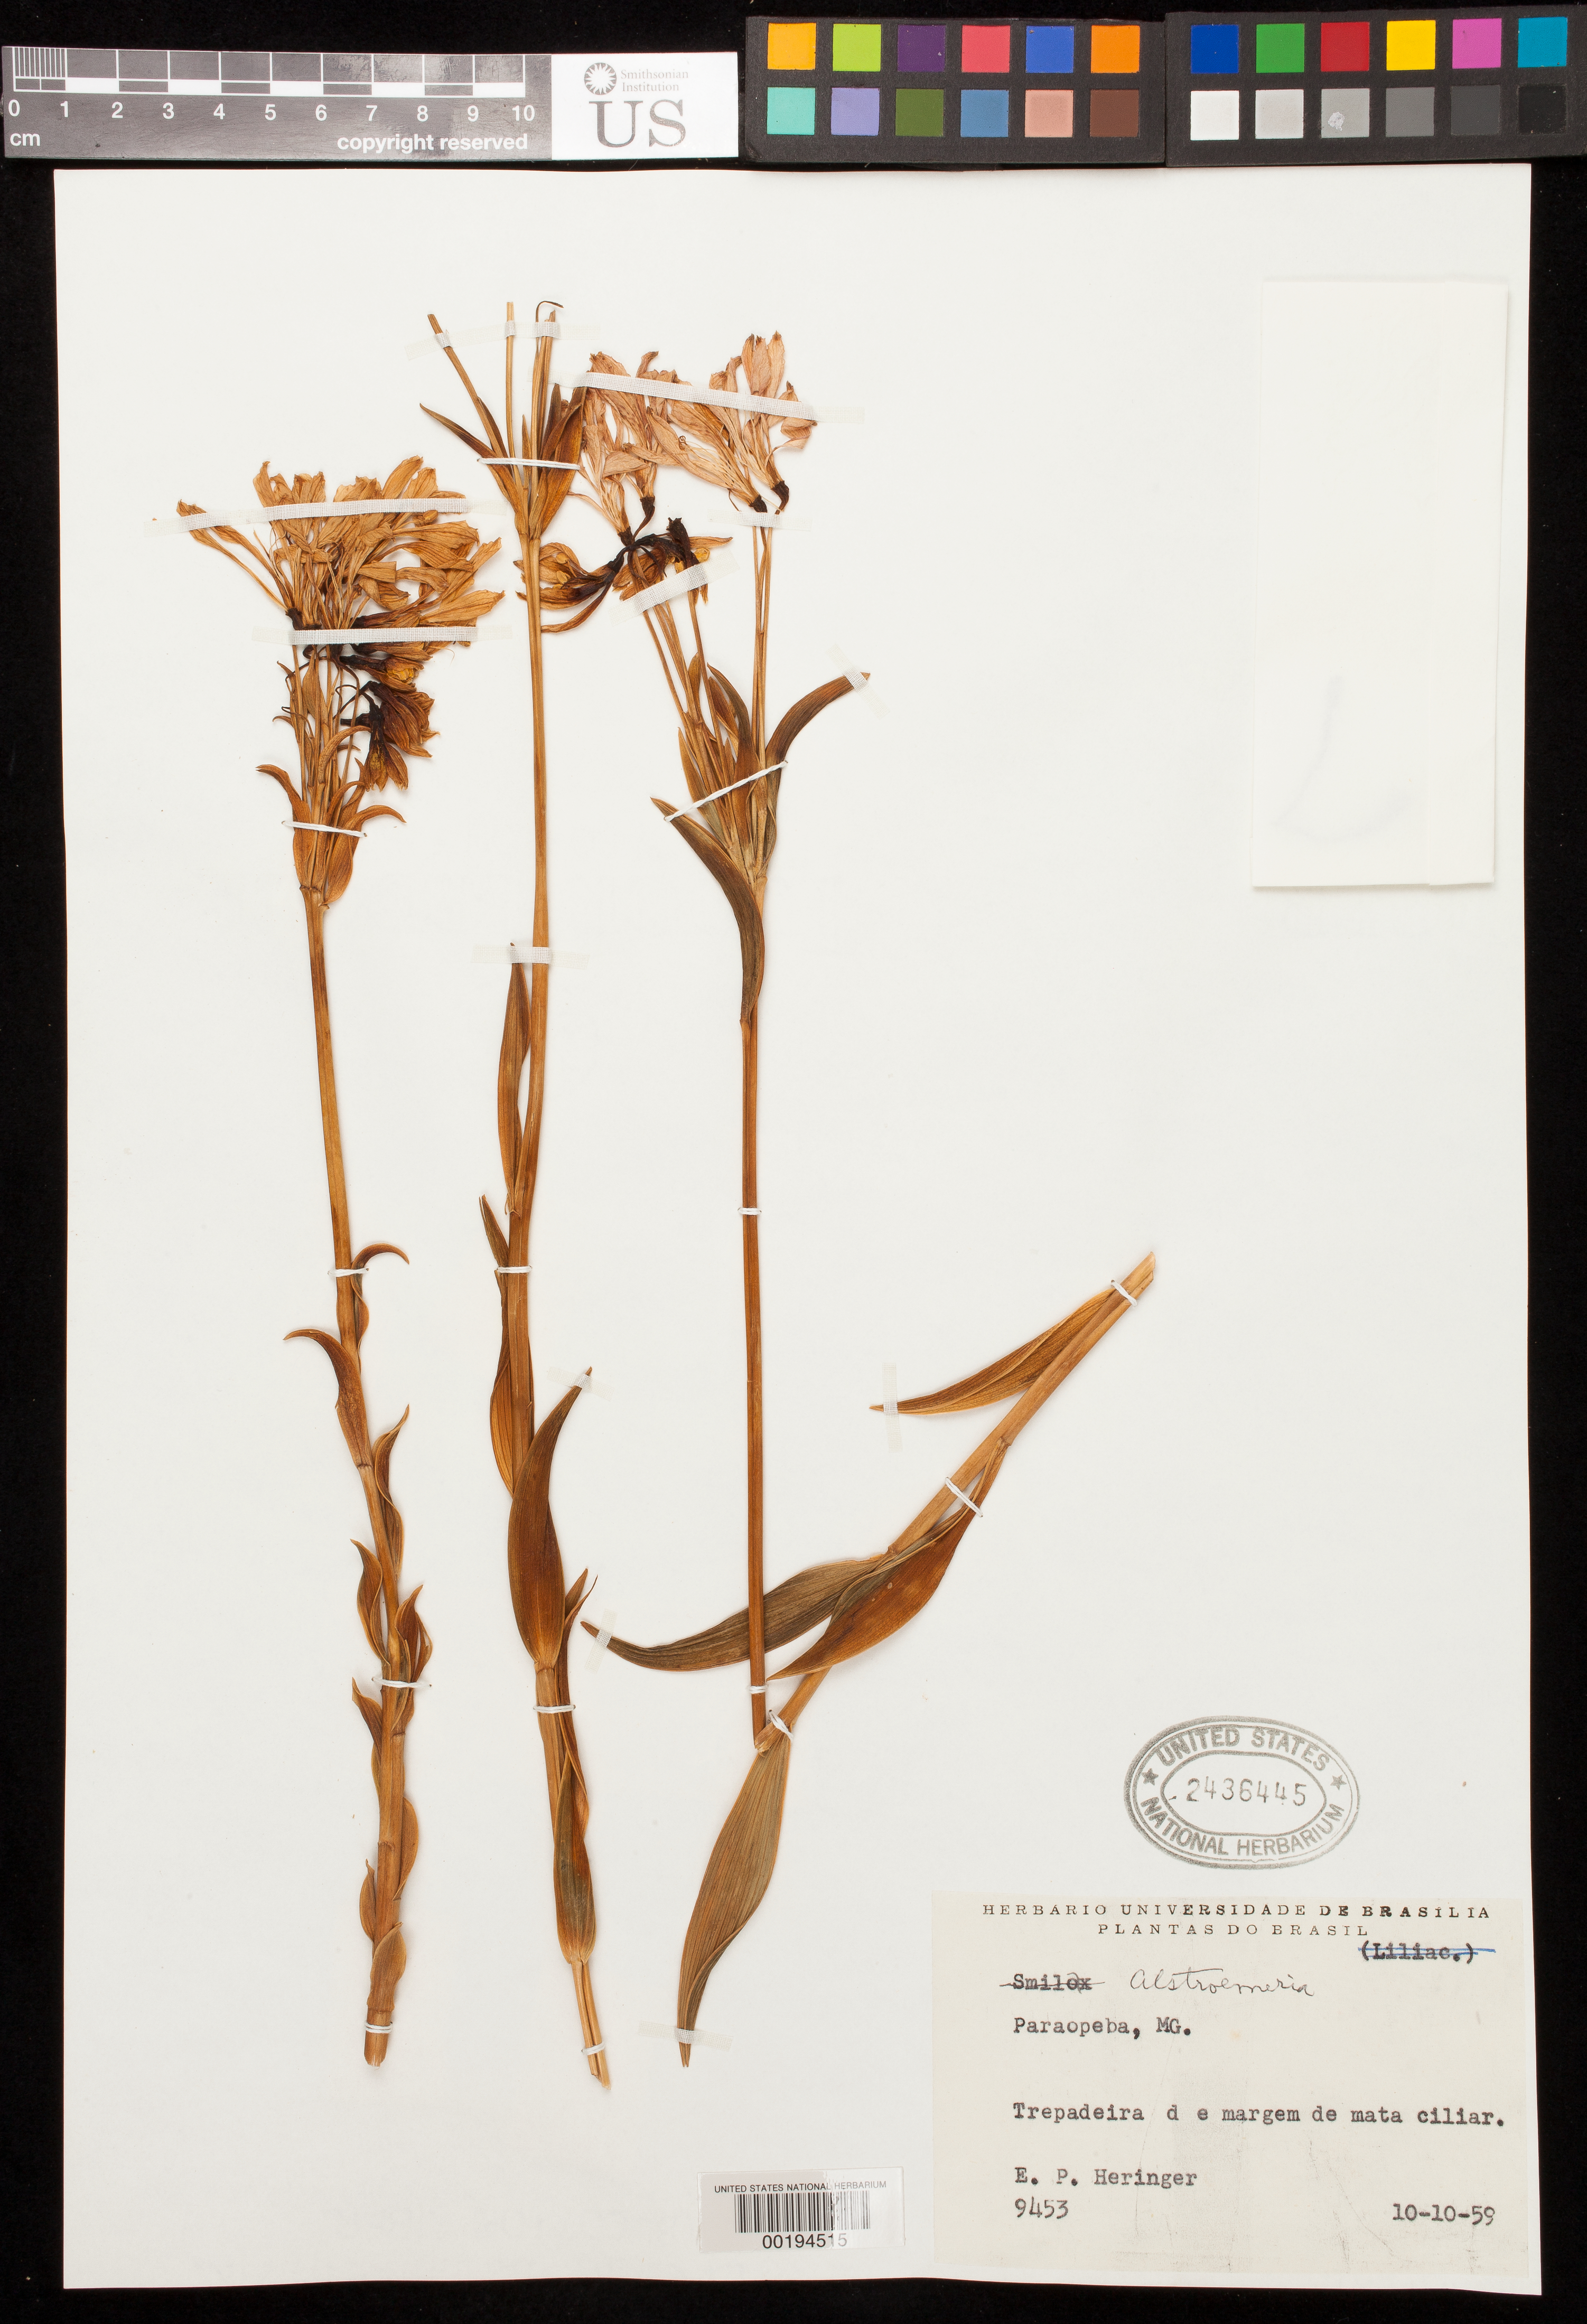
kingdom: Plantae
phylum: Tracheophyta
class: Liliopsida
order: Liliales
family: Alstroemeriaceae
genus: Alstroemeria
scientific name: Alstroemeria sp.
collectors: E. P. Heringer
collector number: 9453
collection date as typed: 10 Oct 1959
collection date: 1959-10-10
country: Brazil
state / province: São Paulo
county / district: Guaratuba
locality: Serra de Araçatuba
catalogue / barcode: US 2436445